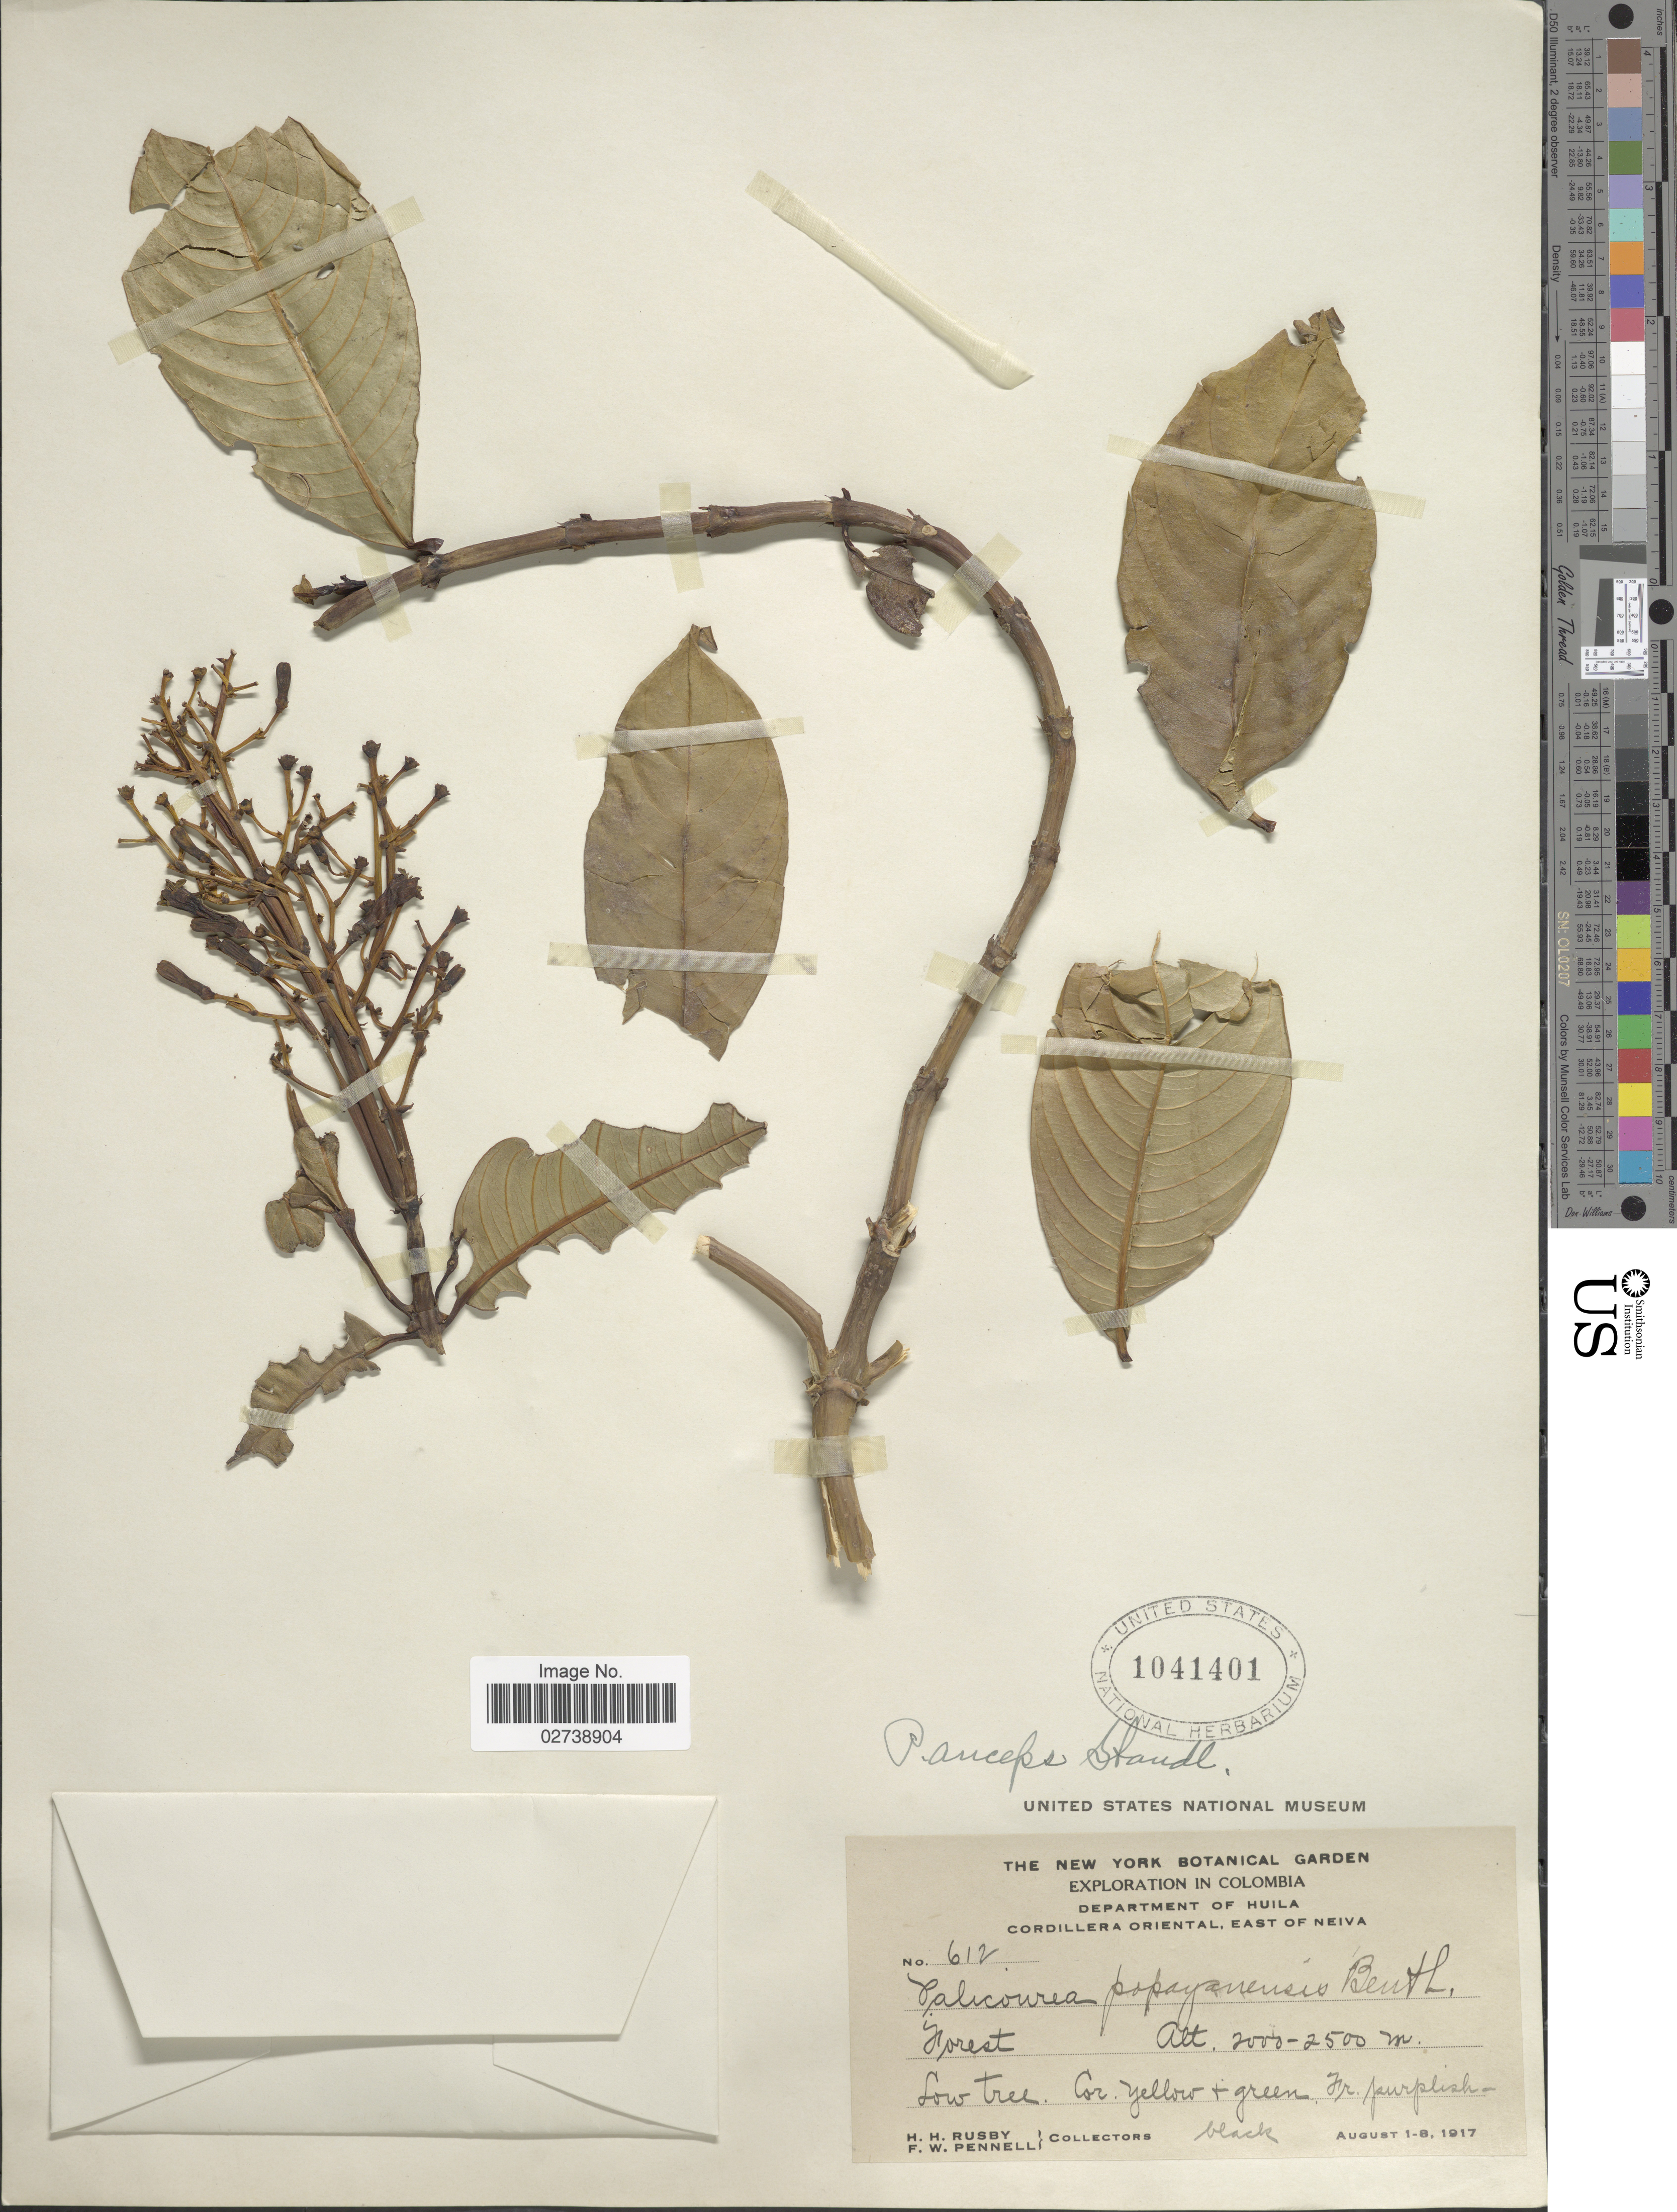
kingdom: Plantae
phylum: Tracheophyta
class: Magnoliopsida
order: Gentianales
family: Rubiaceae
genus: Palicourea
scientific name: Palicourea anceps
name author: Standl.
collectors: H. H. Rusby & F. W. Pennell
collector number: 612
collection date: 1917-08-01/1917-08-08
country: Colombia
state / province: Huila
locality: Department of Huila, Cordillera Oriental , East of Neiva,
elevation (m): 2000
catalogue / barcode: US 1041401